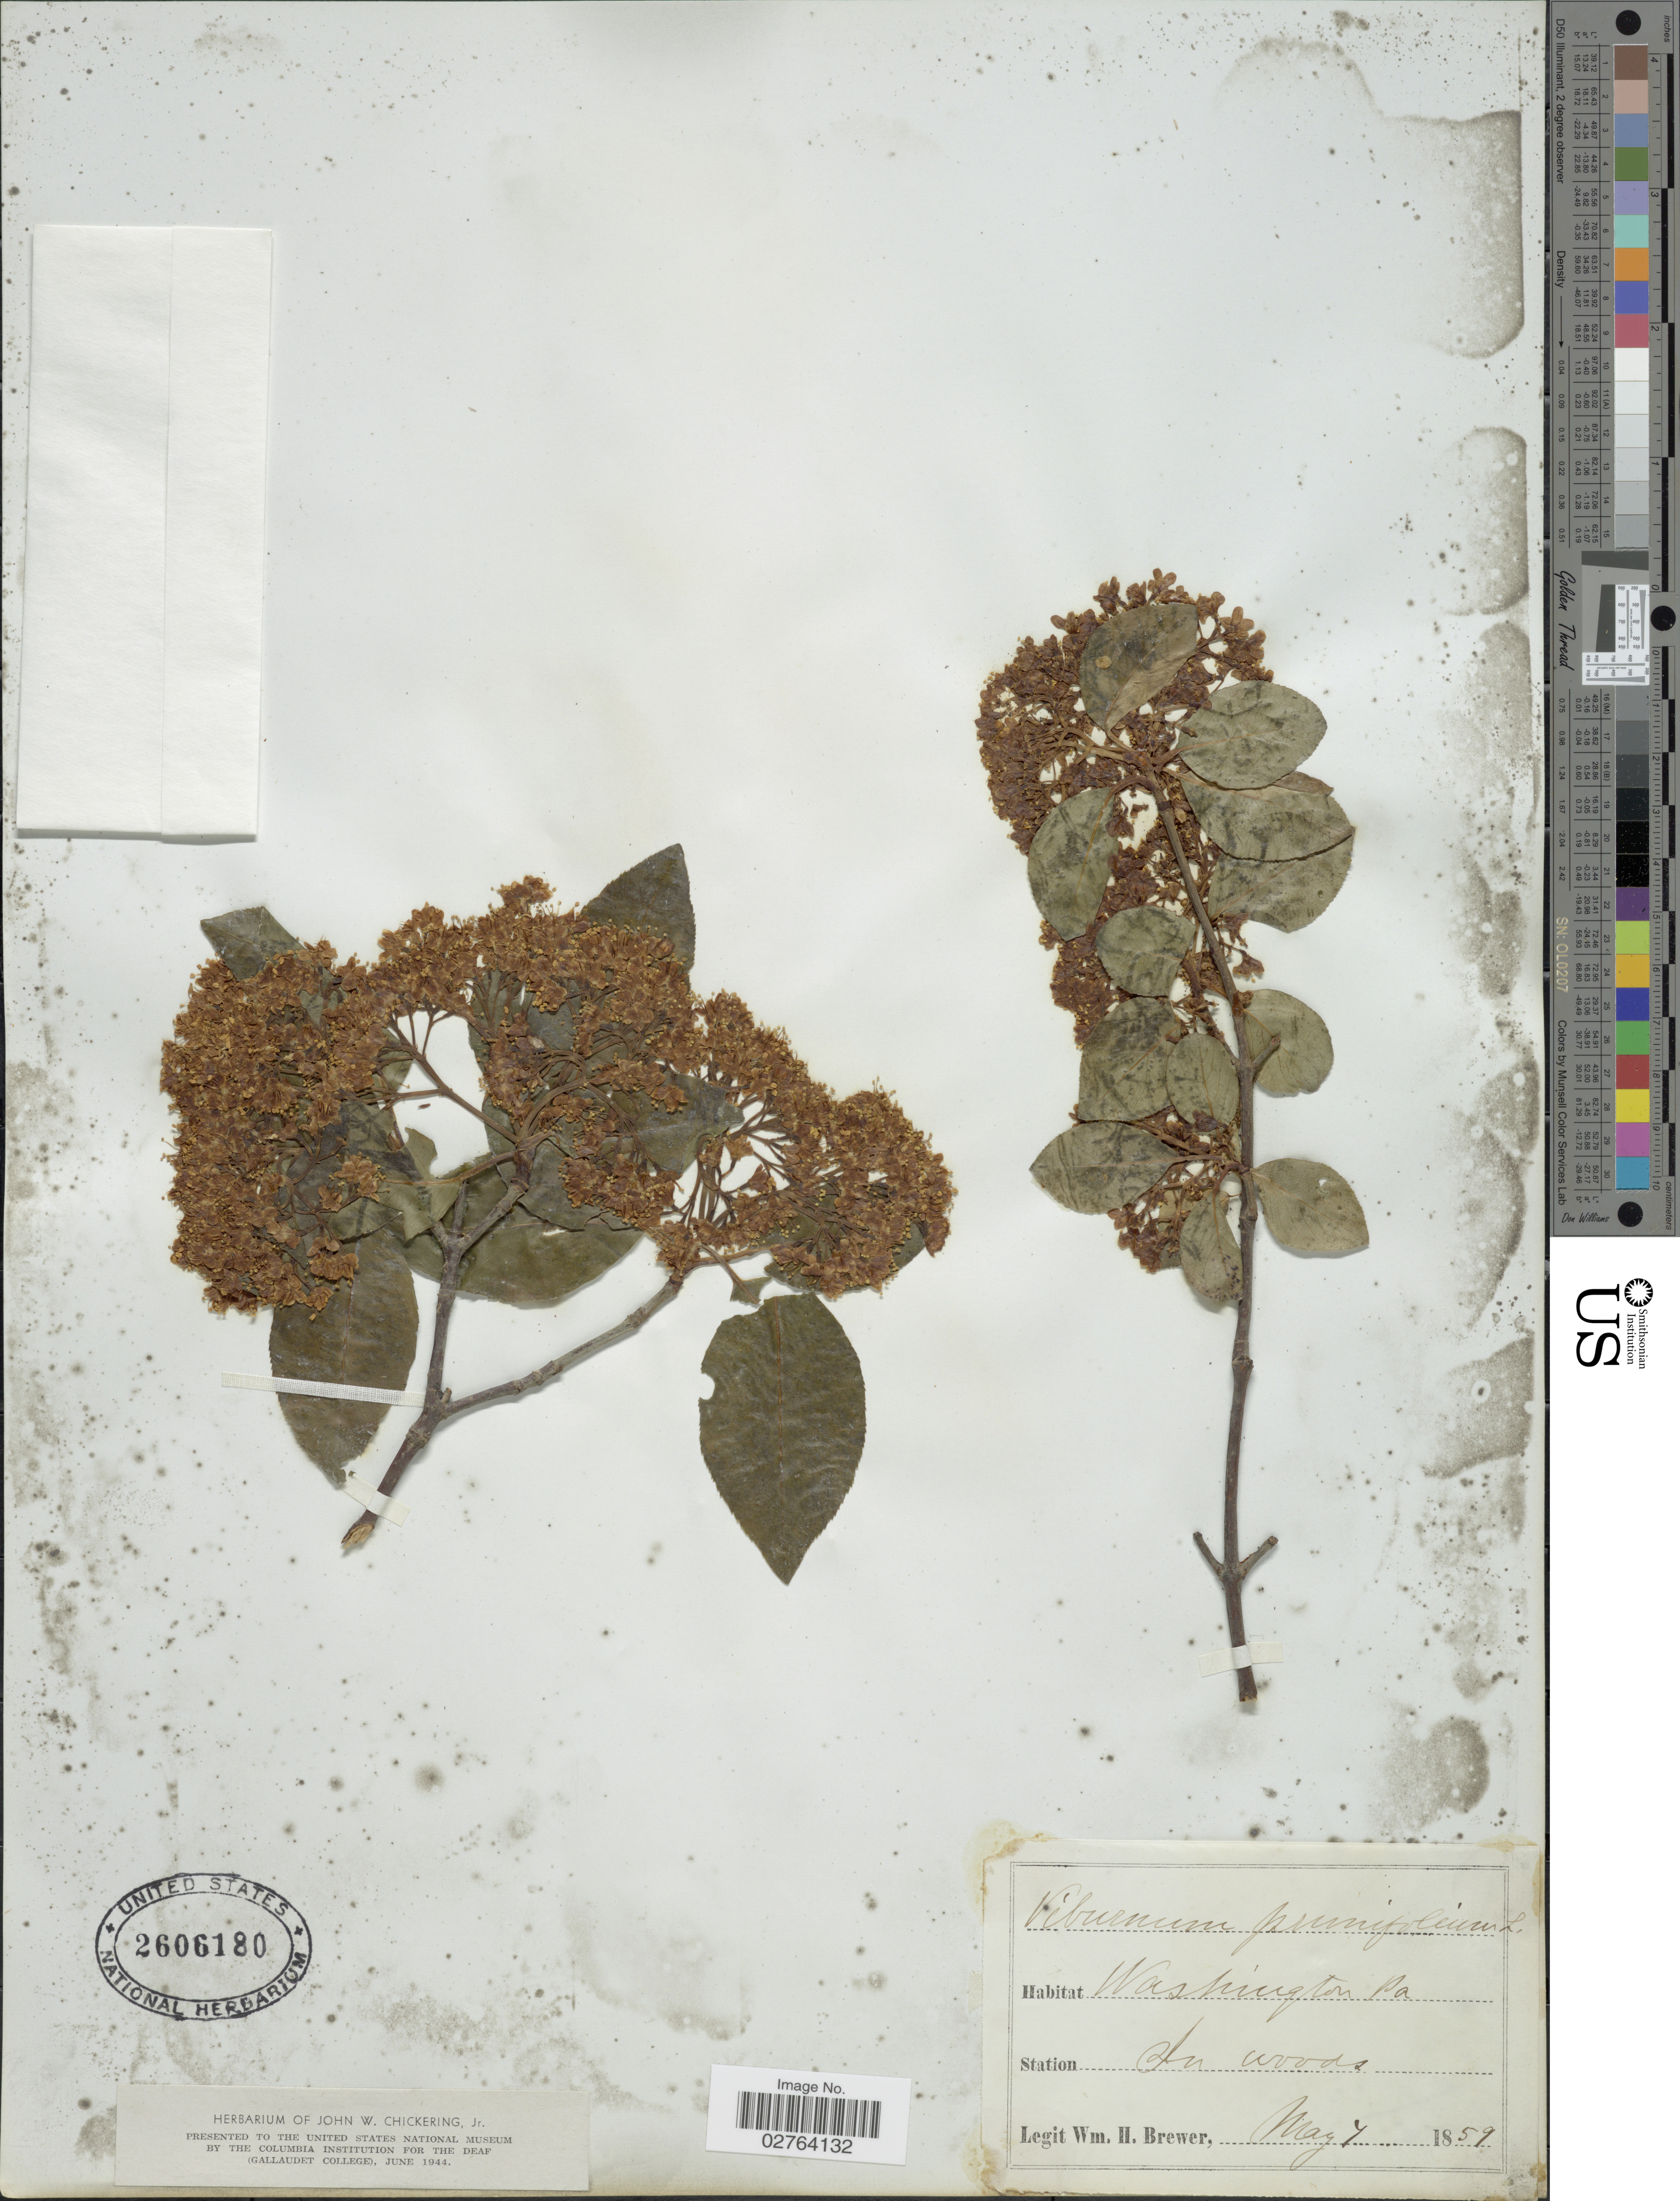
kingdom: Plantae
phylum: Tracheophyta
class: Magnoliopsida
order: Dipsacales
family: Viburnaceae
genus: Viburnum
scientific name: Viburnum prunifolium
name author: L.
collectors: W. H. Brewer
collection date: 1859-05-07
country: United States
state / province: Pennsylvania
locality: Washington Pa.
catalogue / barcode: US 2606180